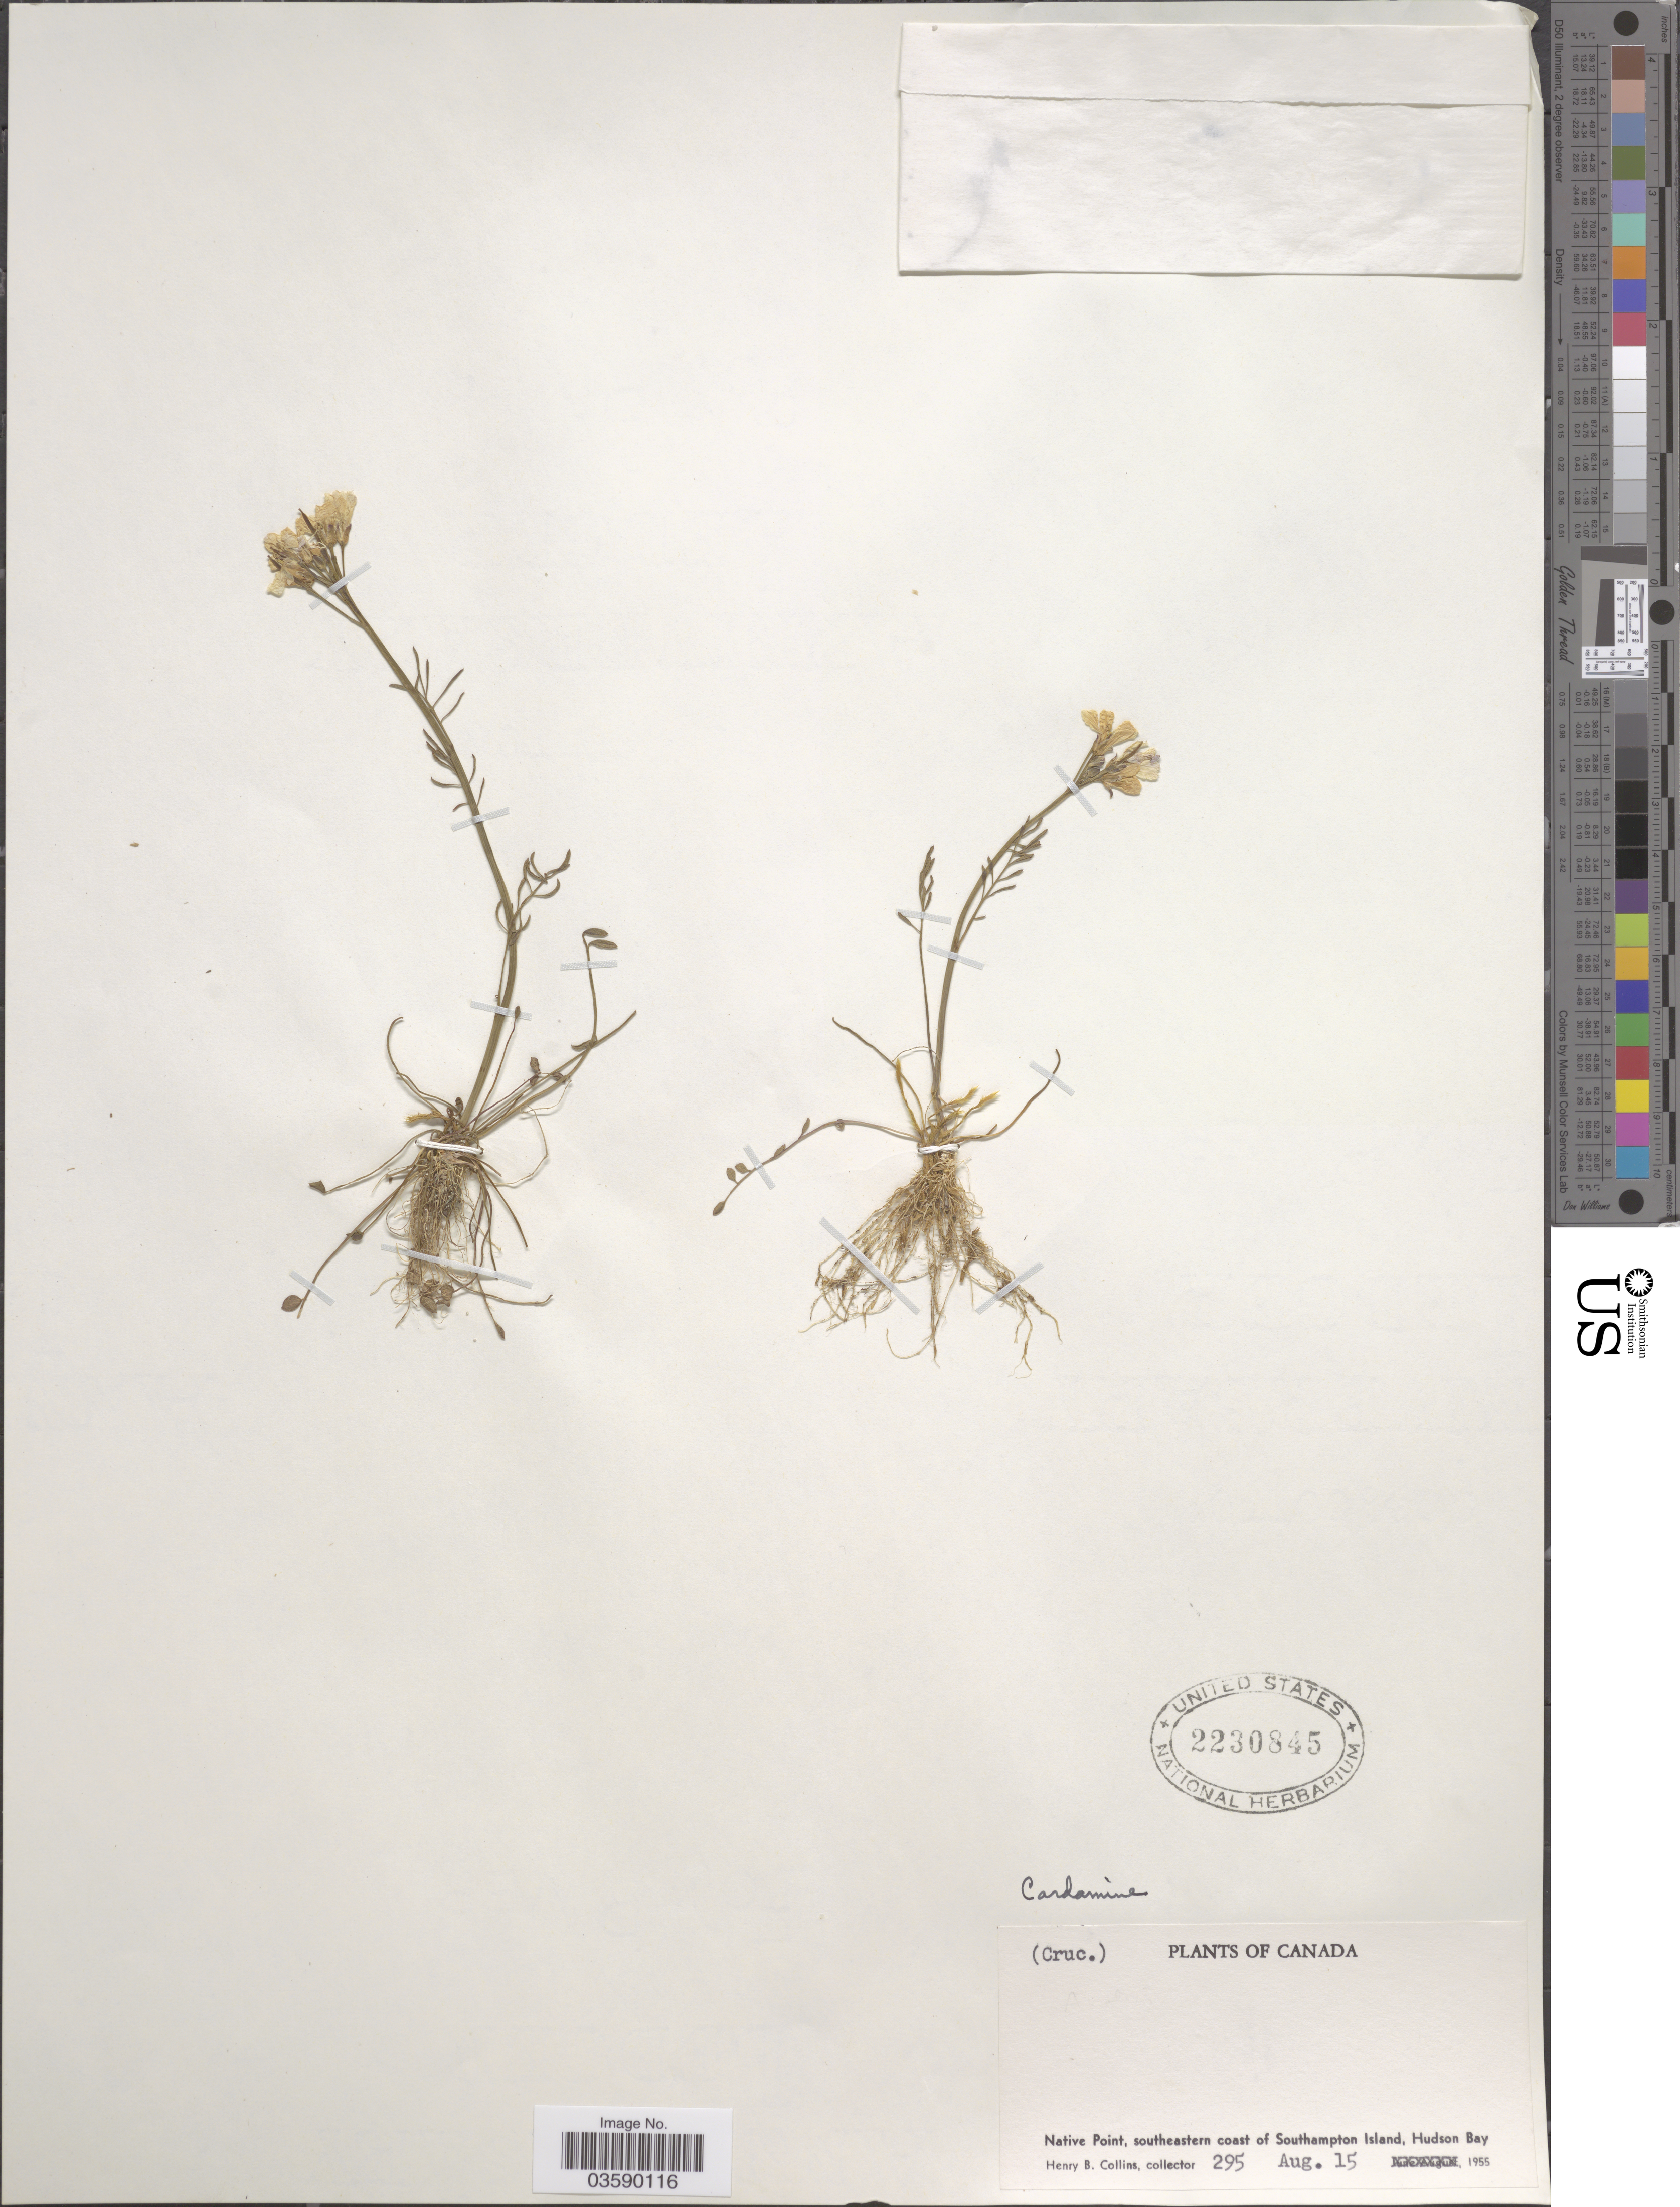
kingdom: Plantae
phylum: Tracheophyta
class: Magnoliopsida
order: Brassicales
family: Brassicaceae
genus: Cardamine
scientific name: Cardamine sp.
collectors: H. Collins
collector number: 295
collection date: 1955-08-15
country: Canada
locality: Native Point, southeastern coast of Southampton Island, Hudson Bay.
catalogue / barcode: US 2230845